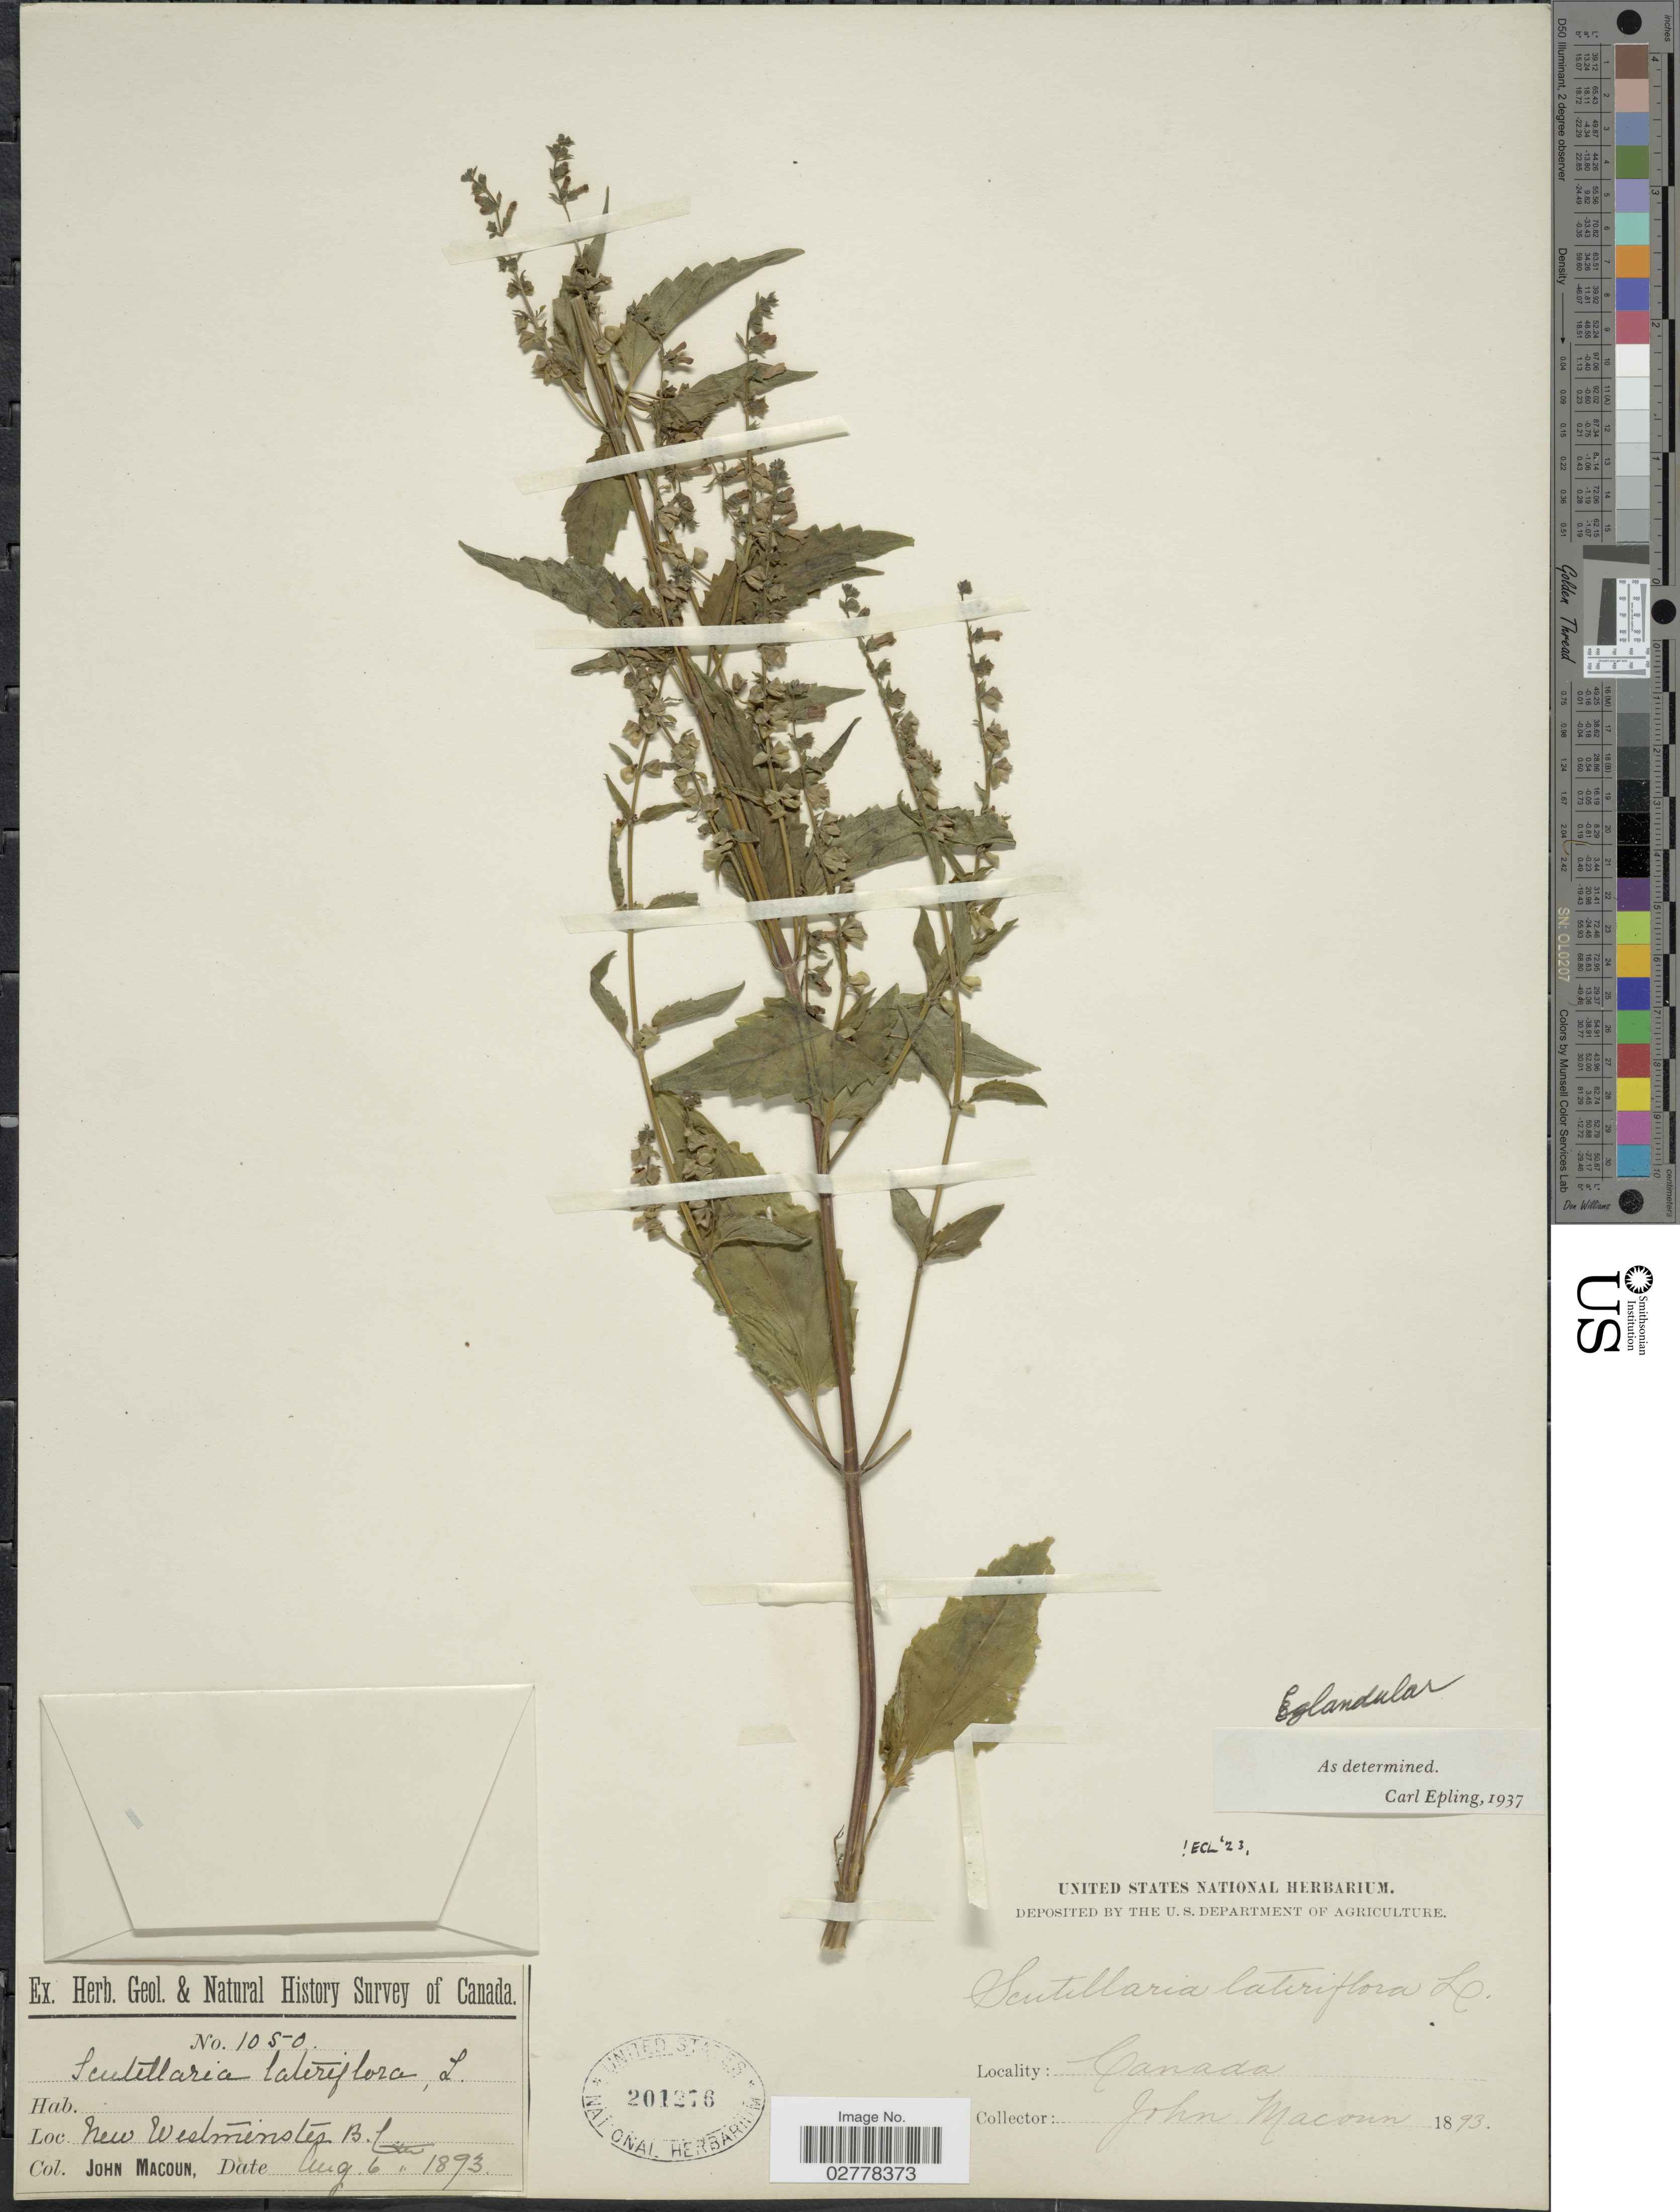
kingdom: Plantae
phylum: Tracheophyta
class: Magnoliopsida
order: Lamiales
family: Lamiaceae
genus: Scutellaria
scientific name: Scutellaria lateriflora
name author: L.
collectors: J. Macoun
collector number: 1050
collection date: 1893-08-06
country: Canada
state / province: British Columbia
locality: New Westminster.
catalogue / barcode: US 201276